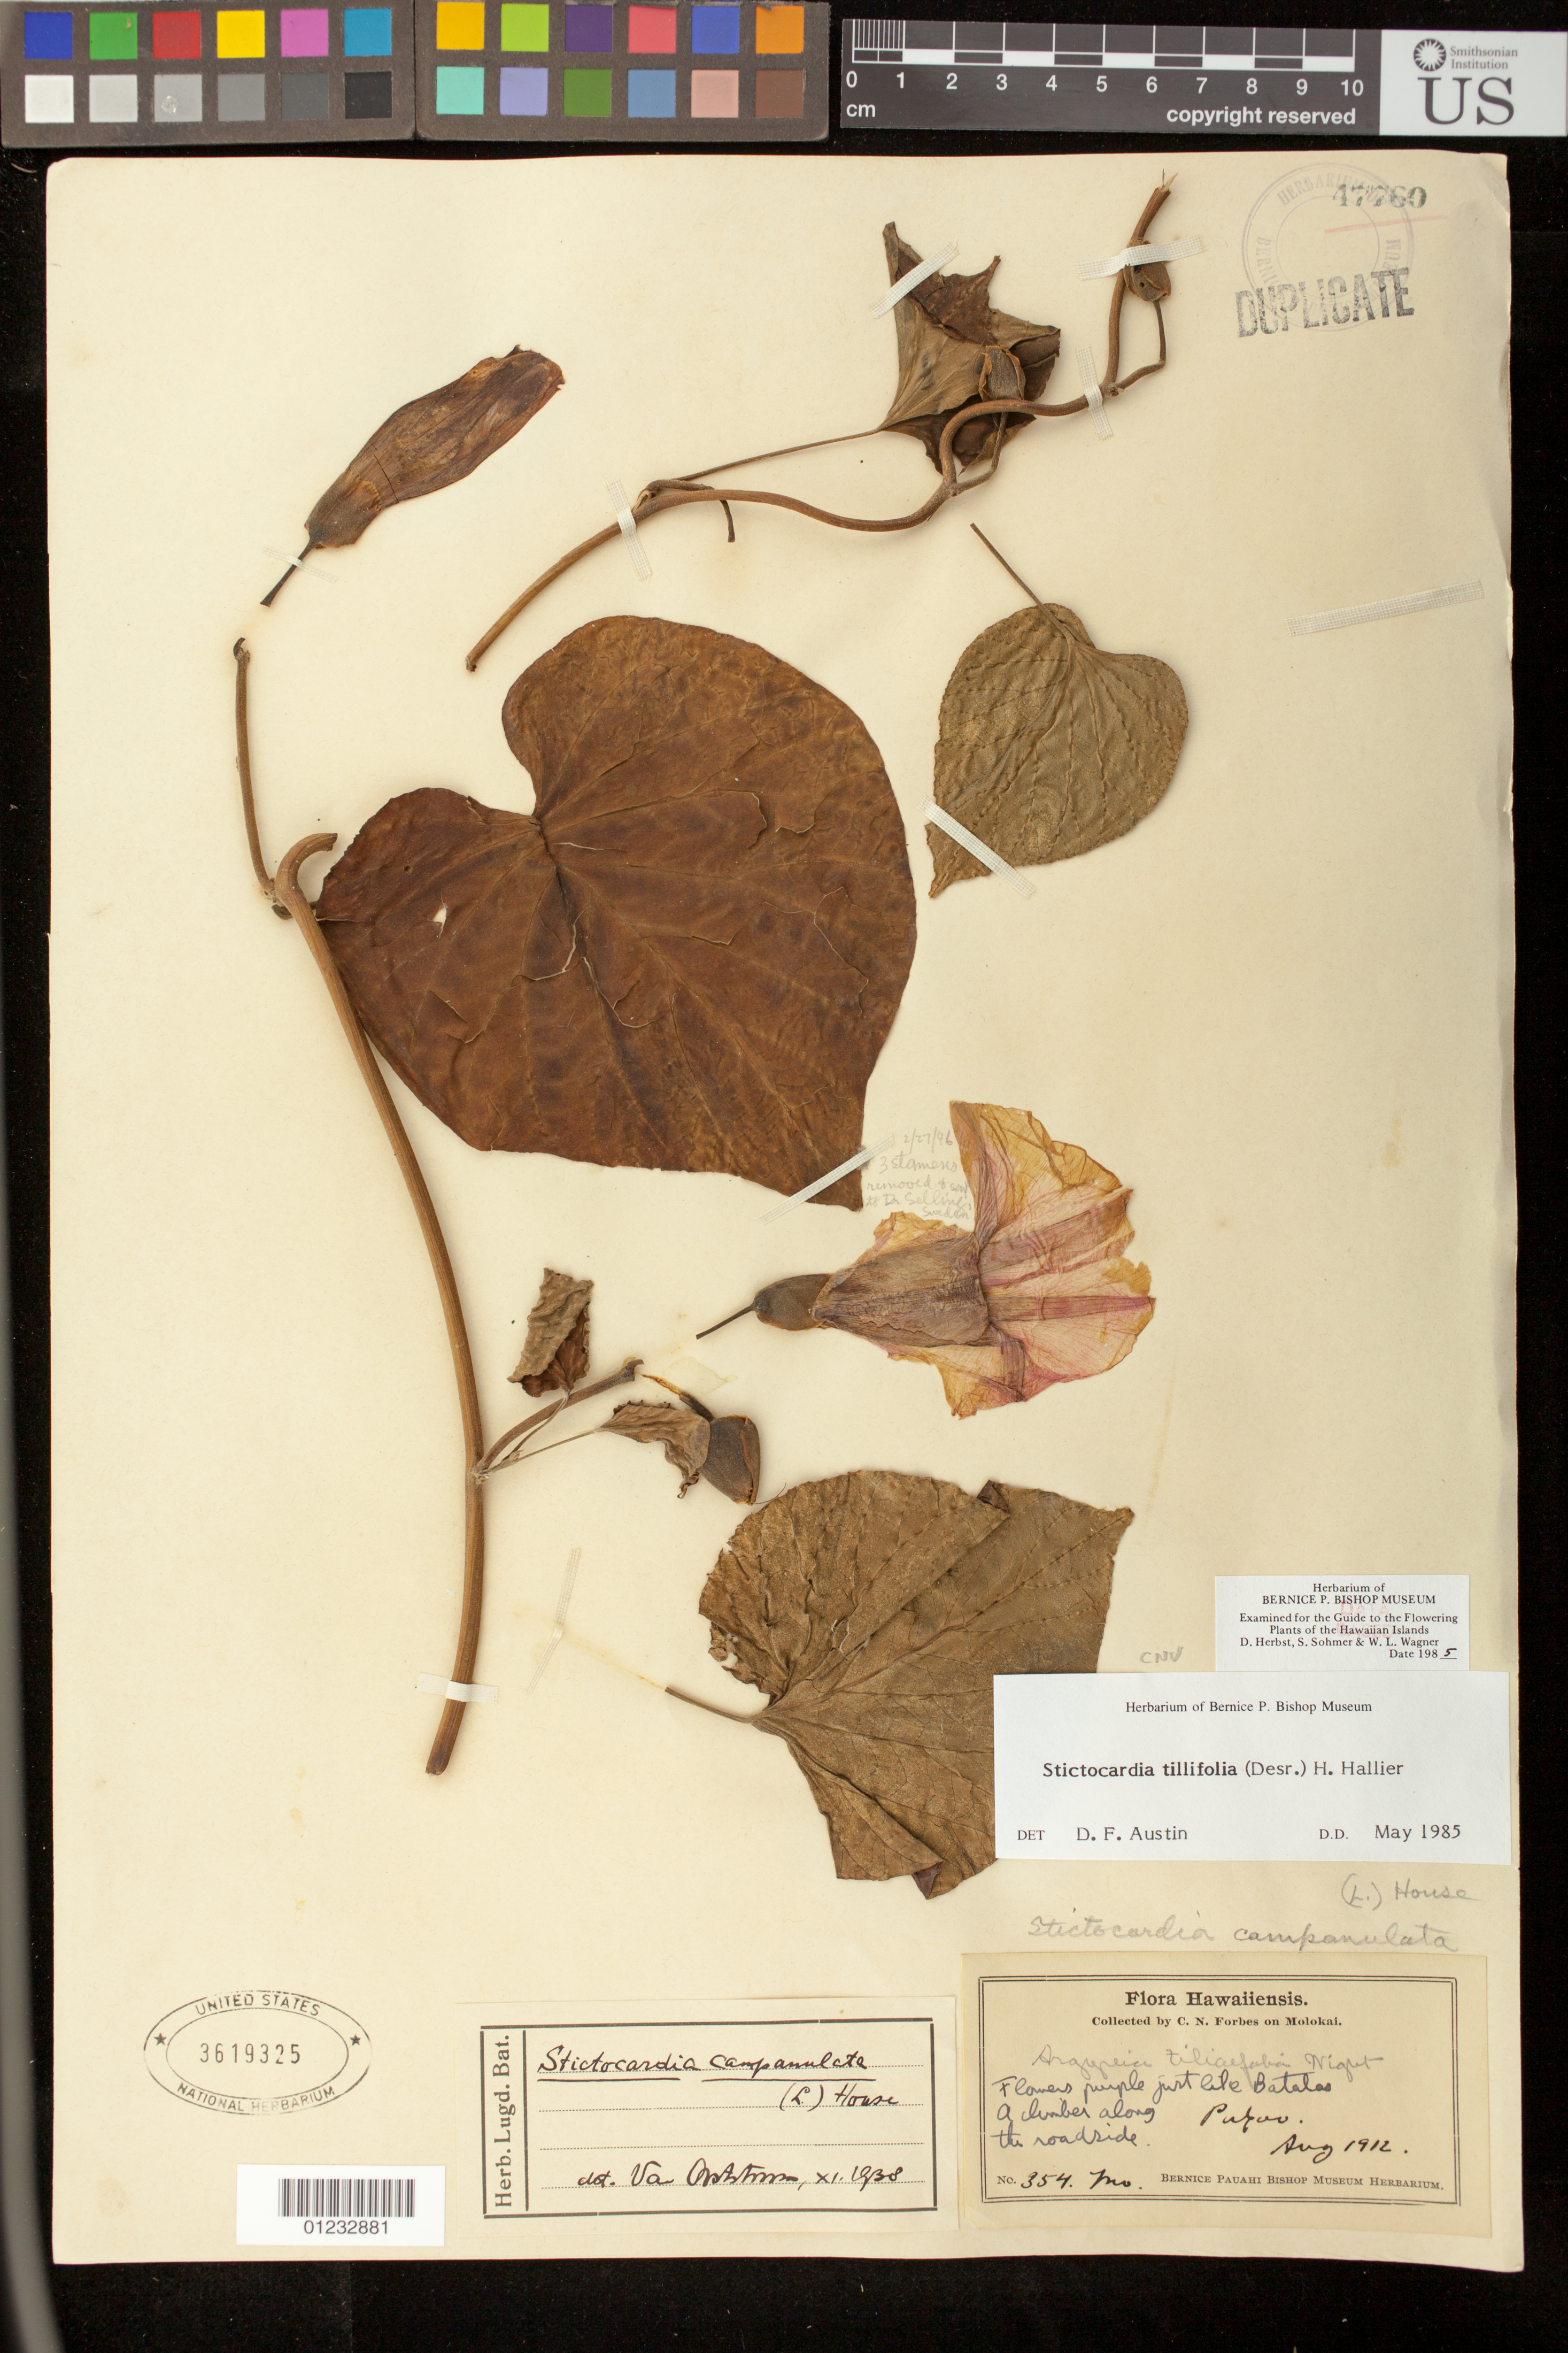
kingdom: Plantae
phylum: Tracheophyta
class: Magnoliopsida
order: Solanales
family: Convolvulaceae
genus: Stictocardia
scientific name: Stictocardia tiliifolia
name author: (Desr.) Hallier f.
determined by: Austin, D. F.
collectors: C. N. Forbes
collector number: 354.Mo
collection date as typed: Aug 1912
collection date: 1912-08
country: United States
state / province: Hawaii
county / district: Maui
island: Moloka'i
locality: Pukoo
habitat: Roadside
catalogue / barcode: US 361935